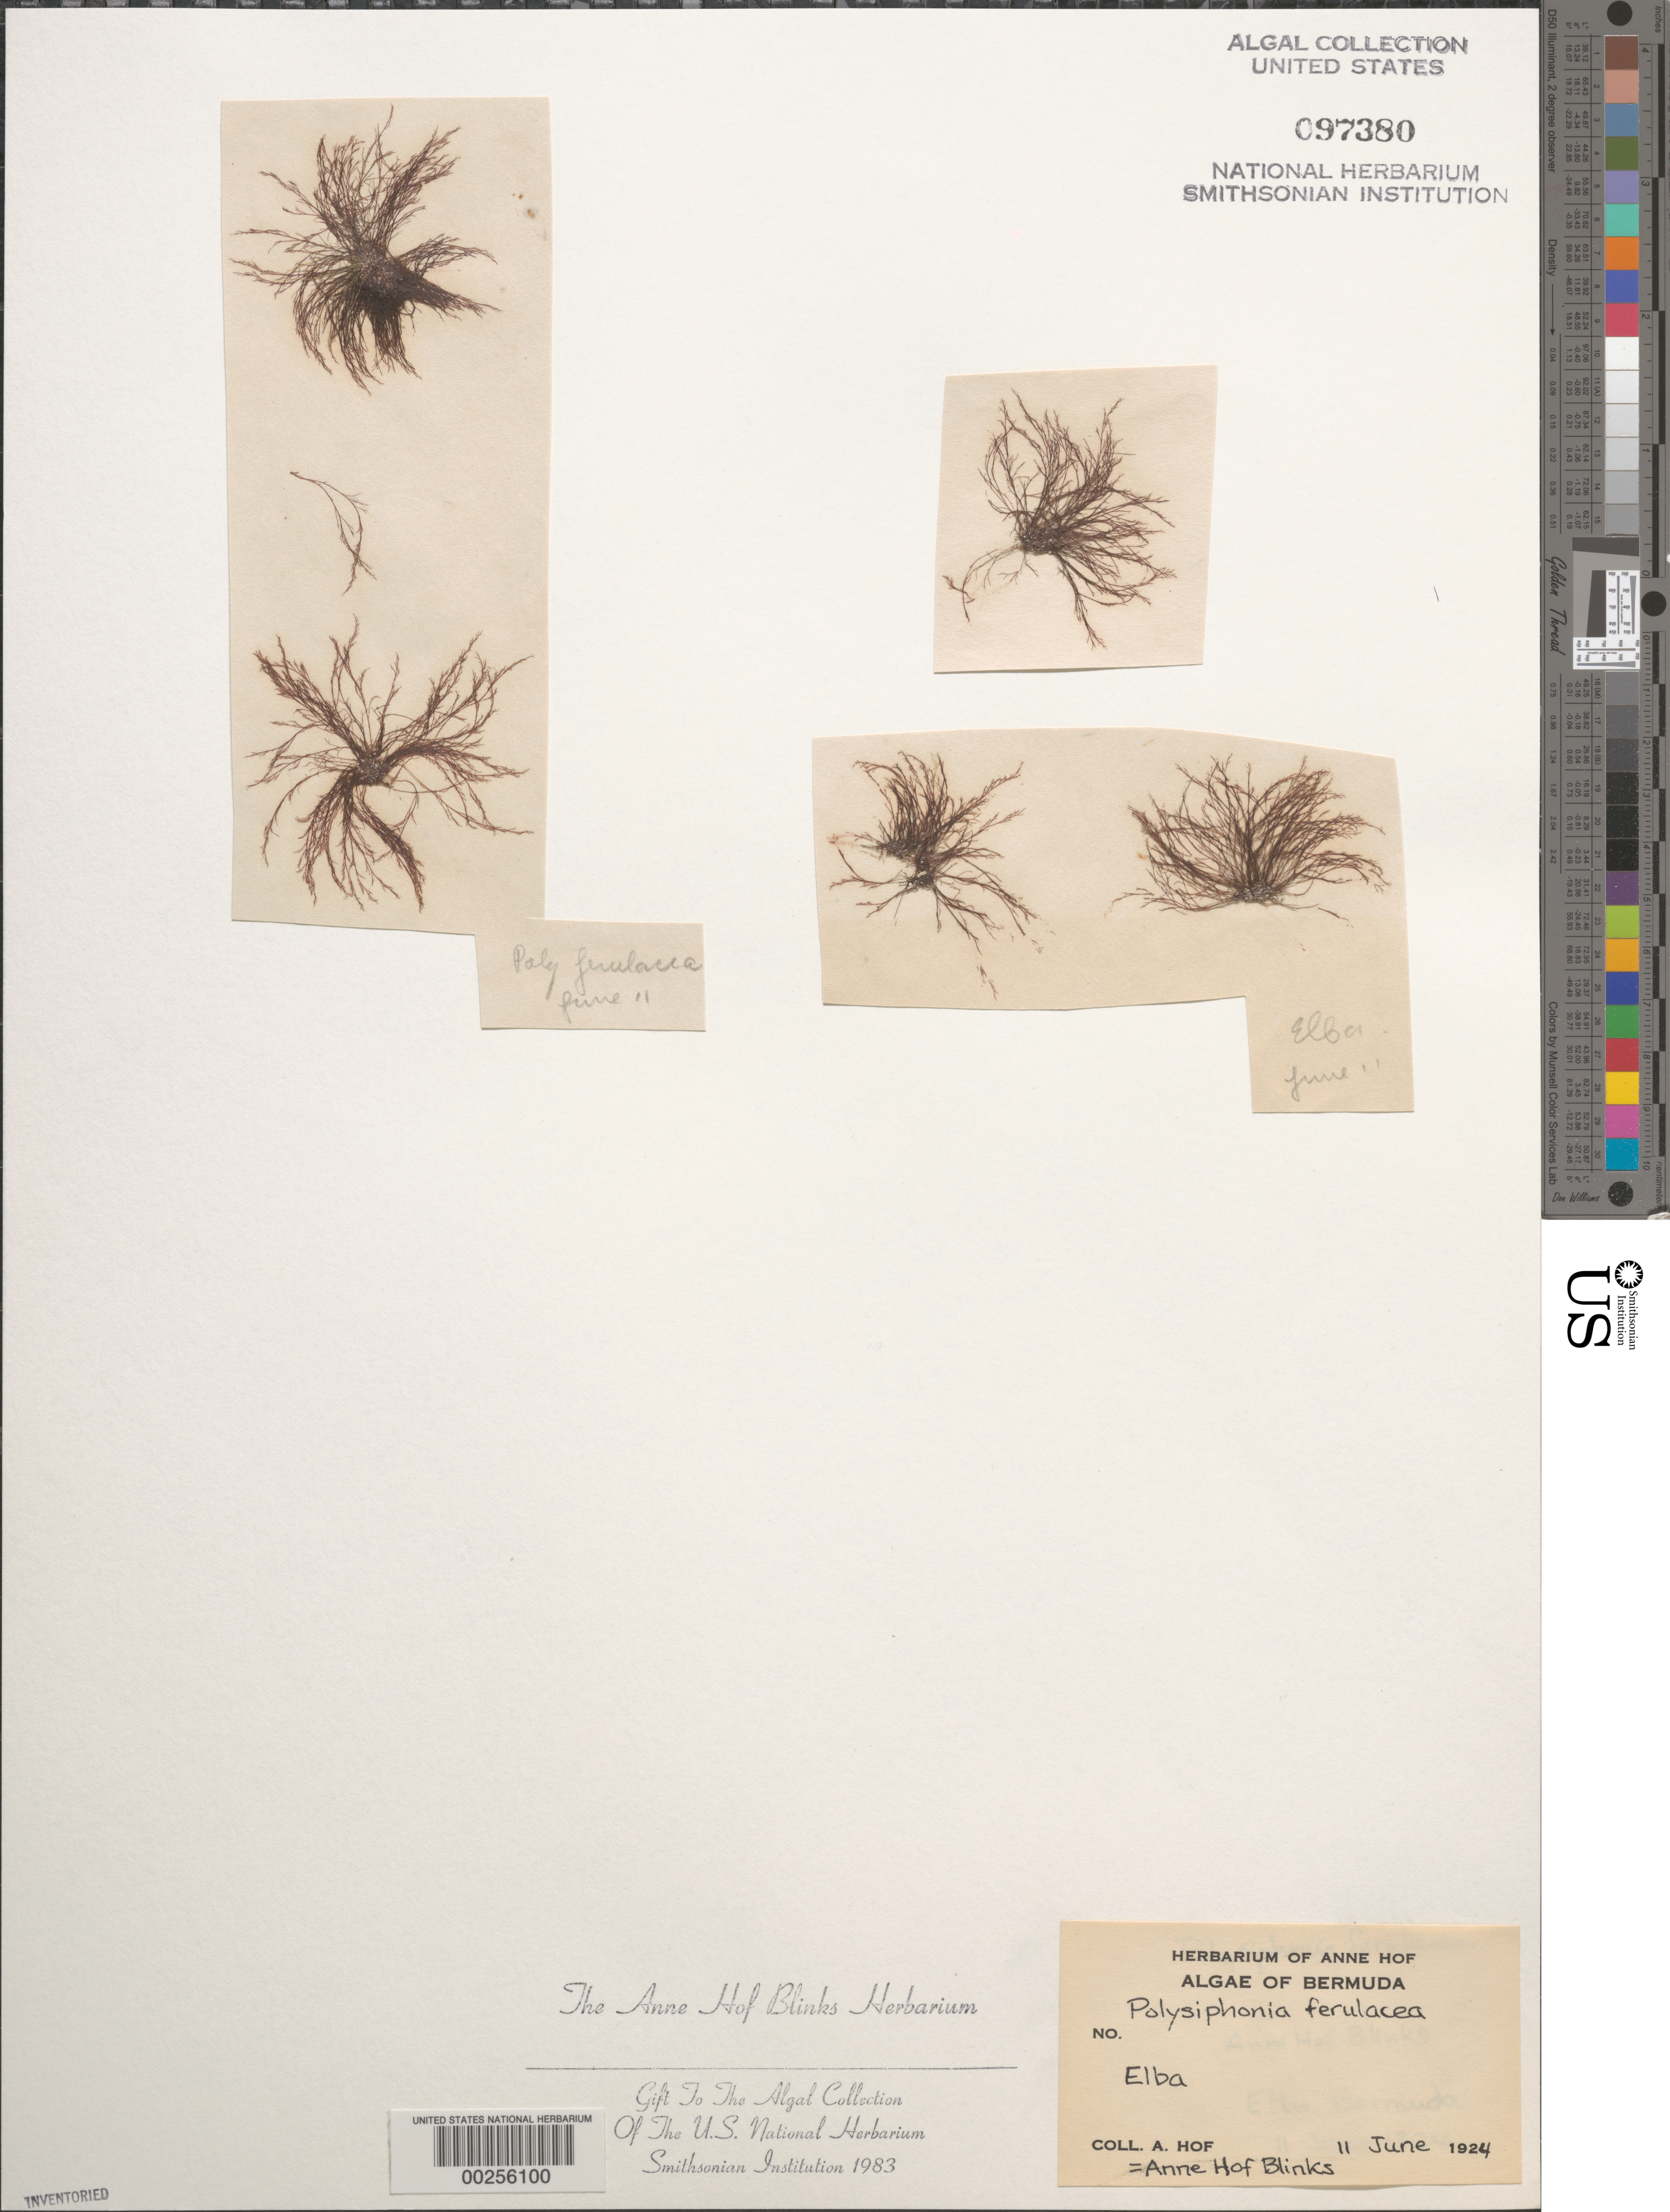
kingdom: Plantae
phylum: Rhodophyta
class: Florideophyceae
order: Ceramiales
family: Rhodomelaceae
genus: Melanothamnus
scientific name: Melanothamnus ferulaceus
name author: (Suhr ex J. Agardh) Diaz-Tapia & Maggs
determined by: Algae name updating Project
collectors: A. Blinks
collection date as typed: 11 Jun 1924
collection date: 1924-06-11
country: Bermuda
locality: Elba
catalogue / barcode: US 97380